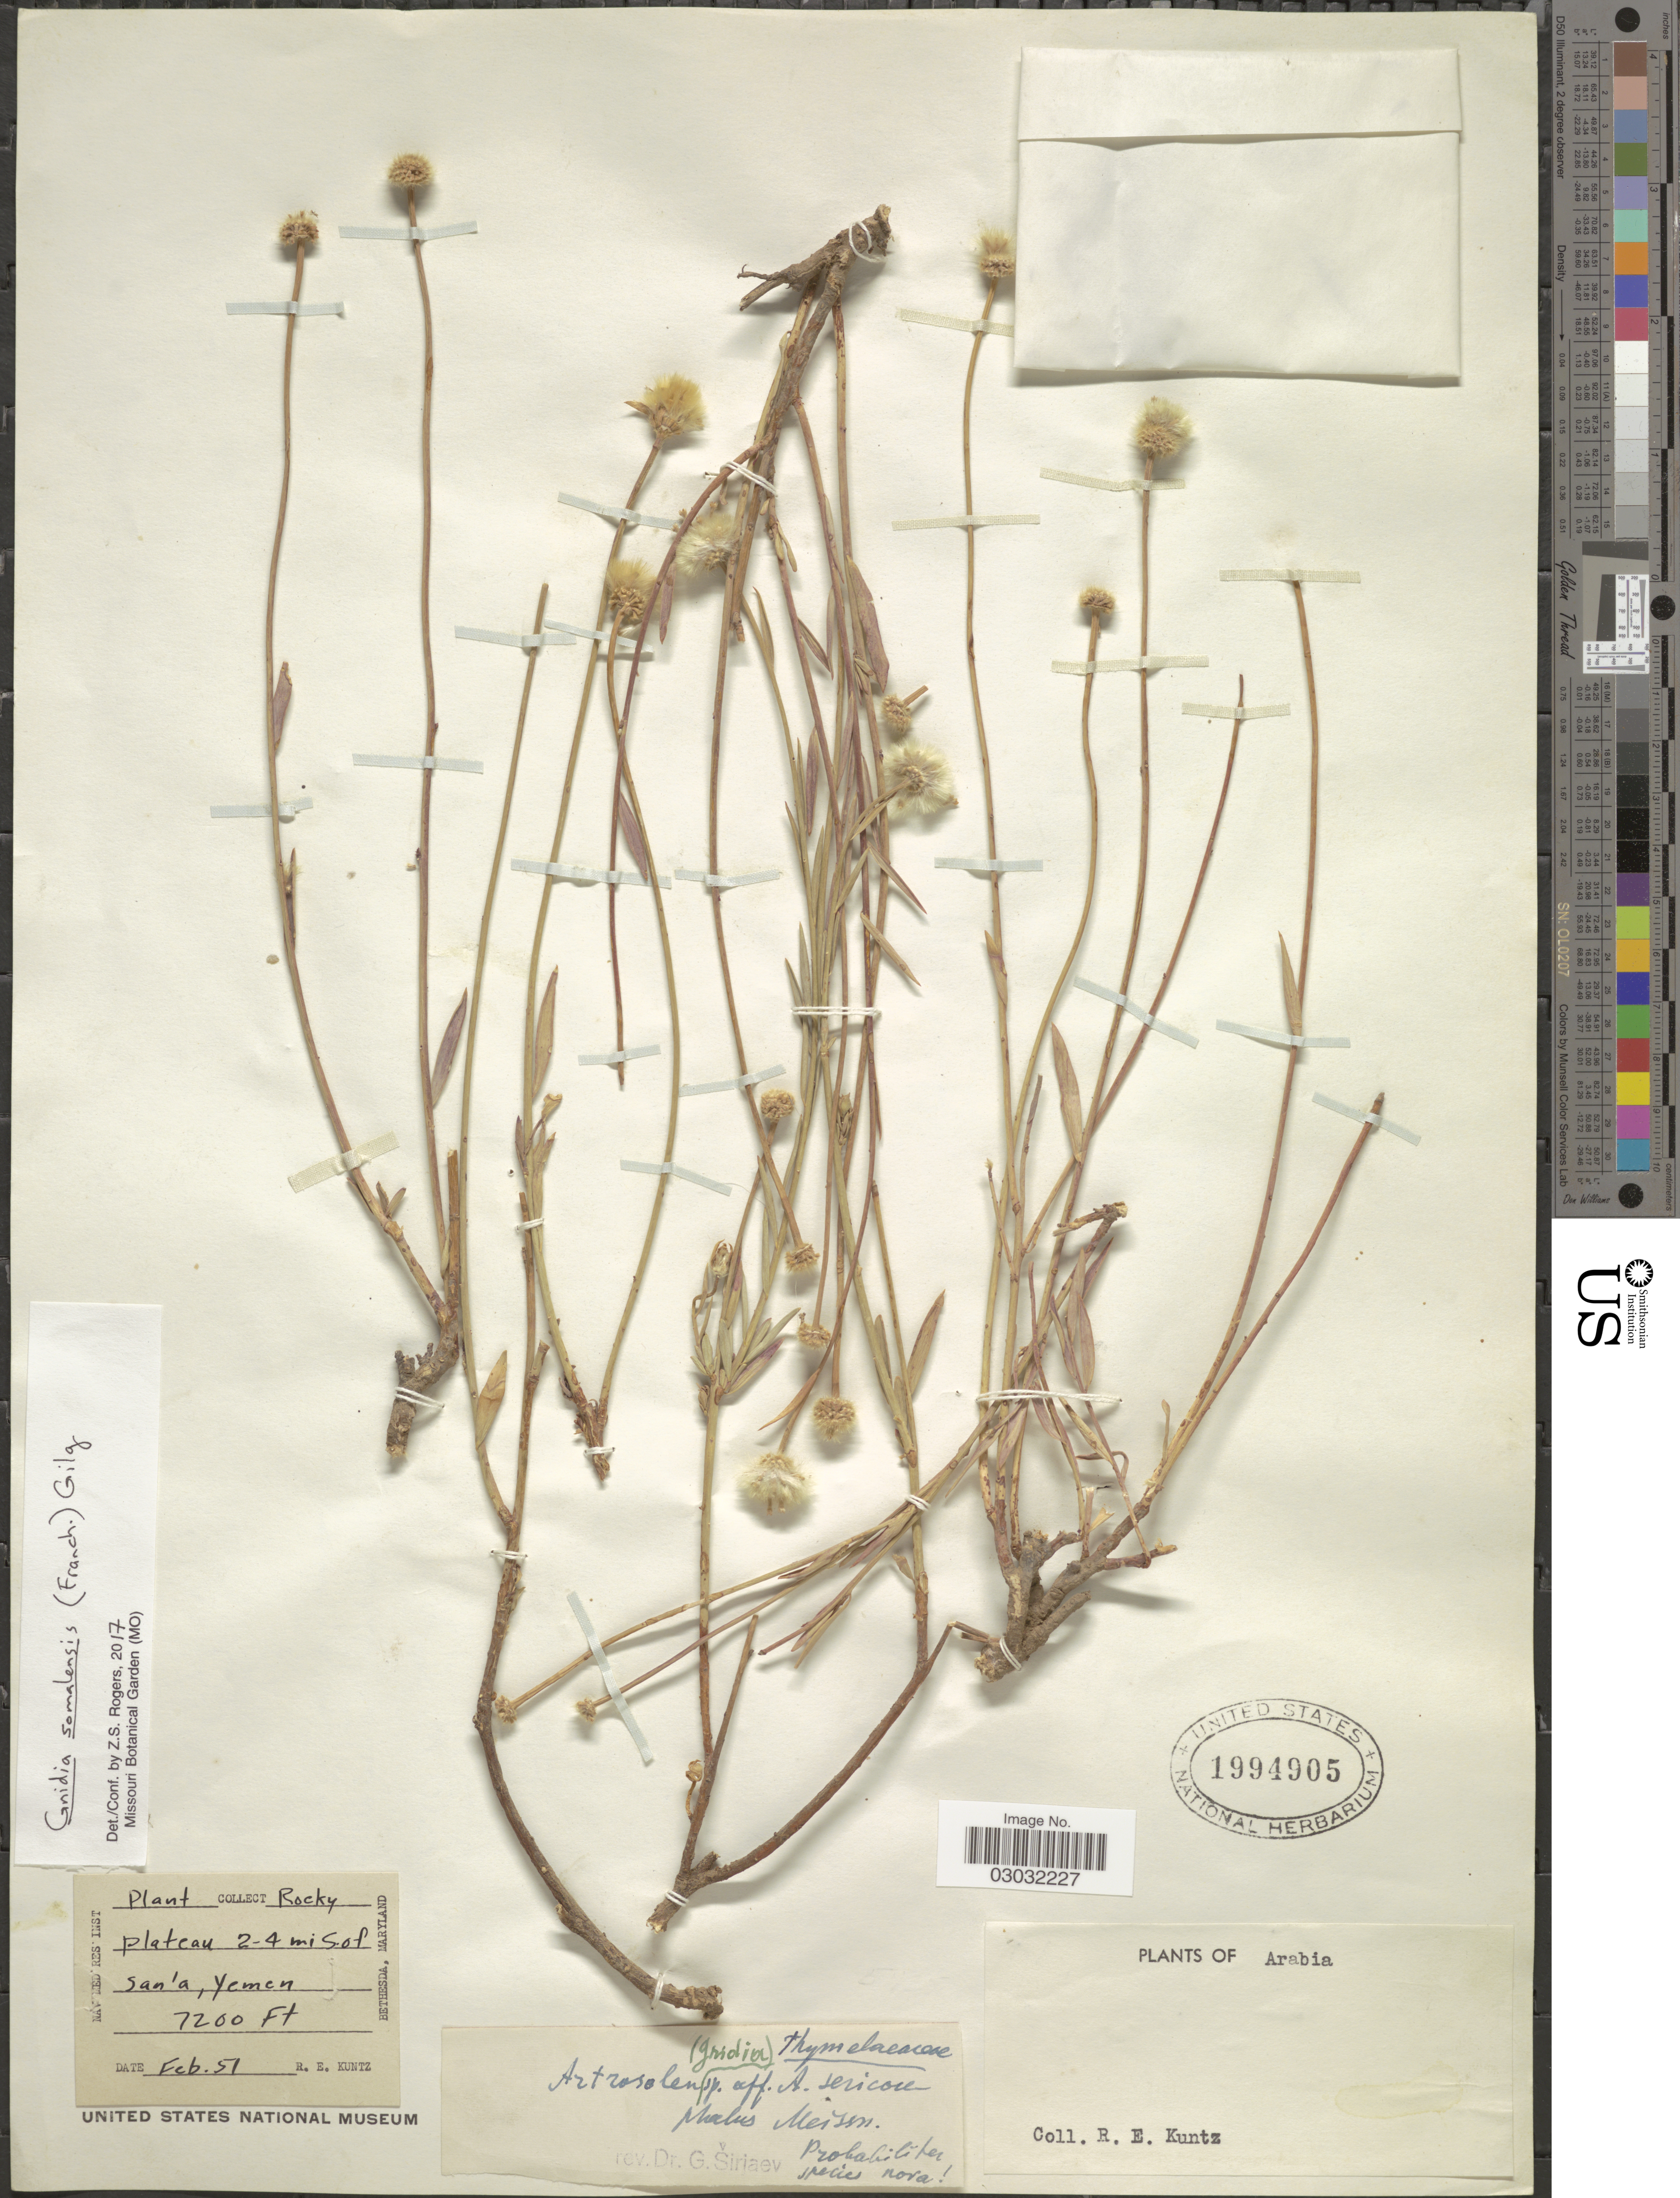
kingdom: Plantae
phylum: Tracheophyta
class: Magnoliopsida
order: Malvales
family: Thymelaeaceae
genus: Lasiosiphon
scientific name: Lasiosiphon somalensis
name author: (Franch.) H. Pearson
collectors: R. E. Kuntz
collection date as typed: Transcribed d/m/y: /2/51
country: Yemen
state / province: San'a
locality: Arabia.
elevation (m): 2195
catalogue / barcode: US 1994905